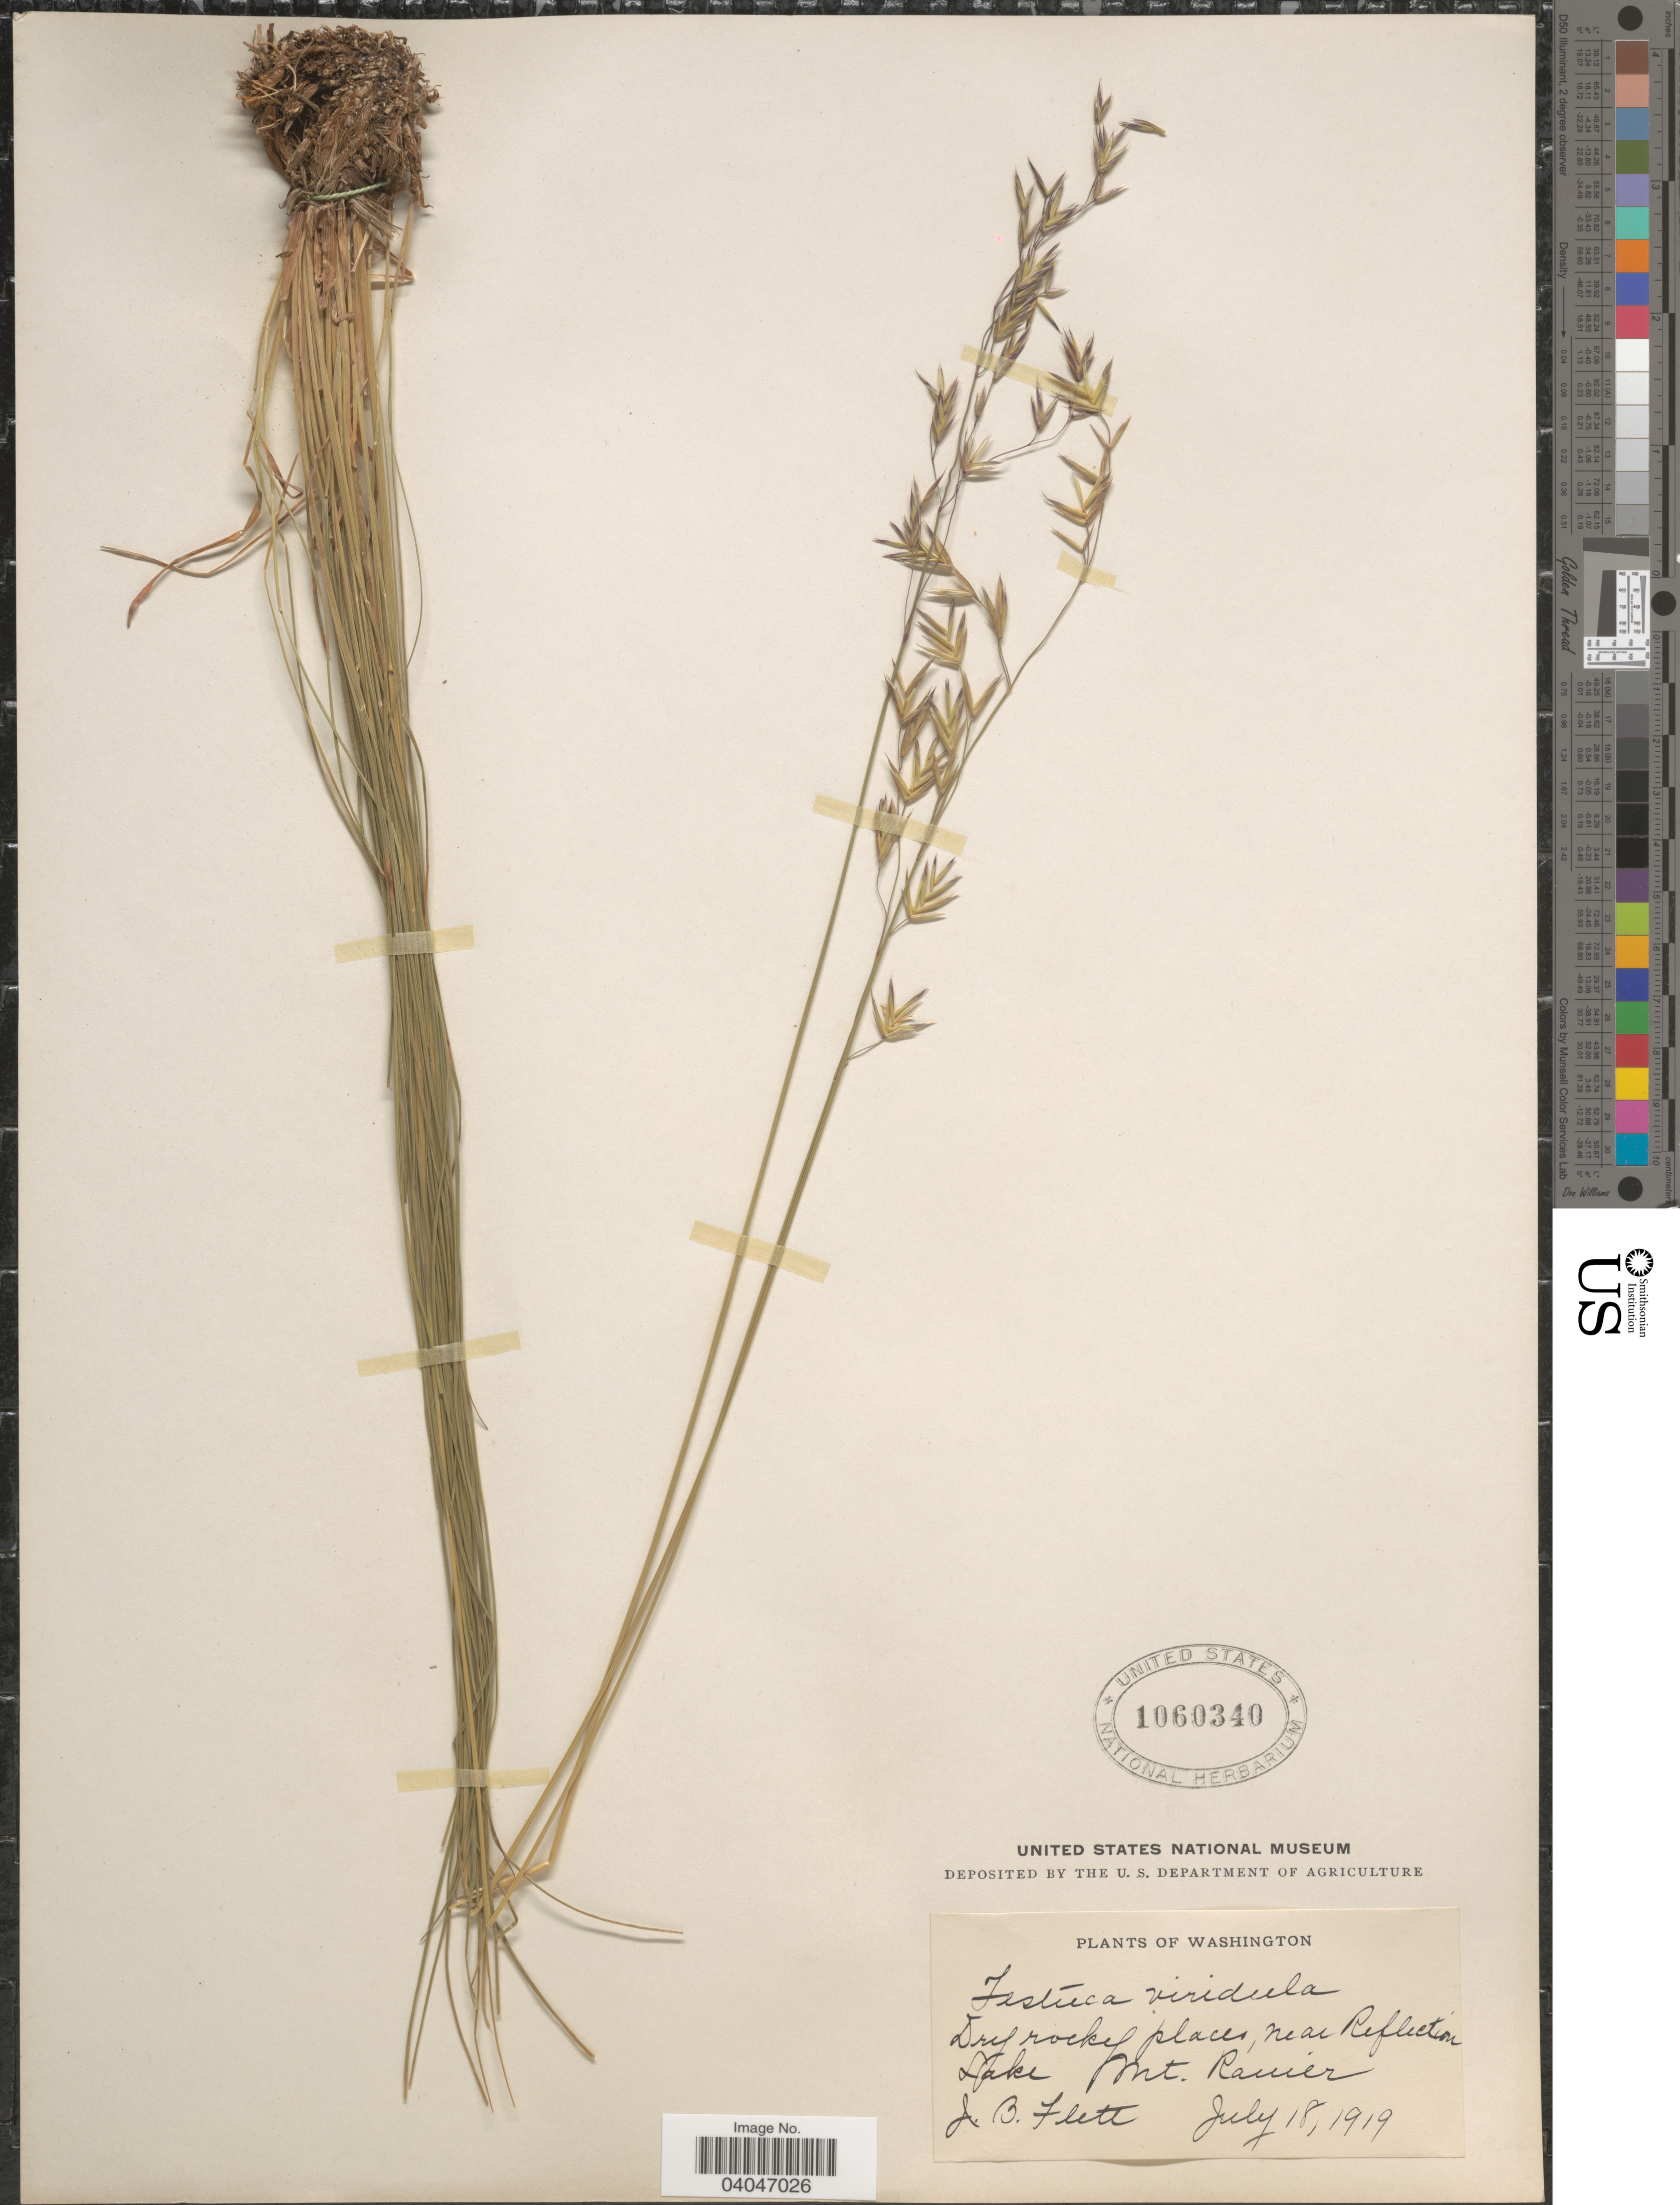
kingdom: Plantae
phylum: Tracheophyta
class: Liliopsida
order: Poales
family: Poaceae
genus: Festuca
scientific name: Festuca viridula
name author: Vasey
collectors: J. Flett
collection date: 1919-07-18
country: United States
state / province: Washington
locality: Near Reflection Lake. Mt. Ranier.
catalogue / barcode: US 1060340